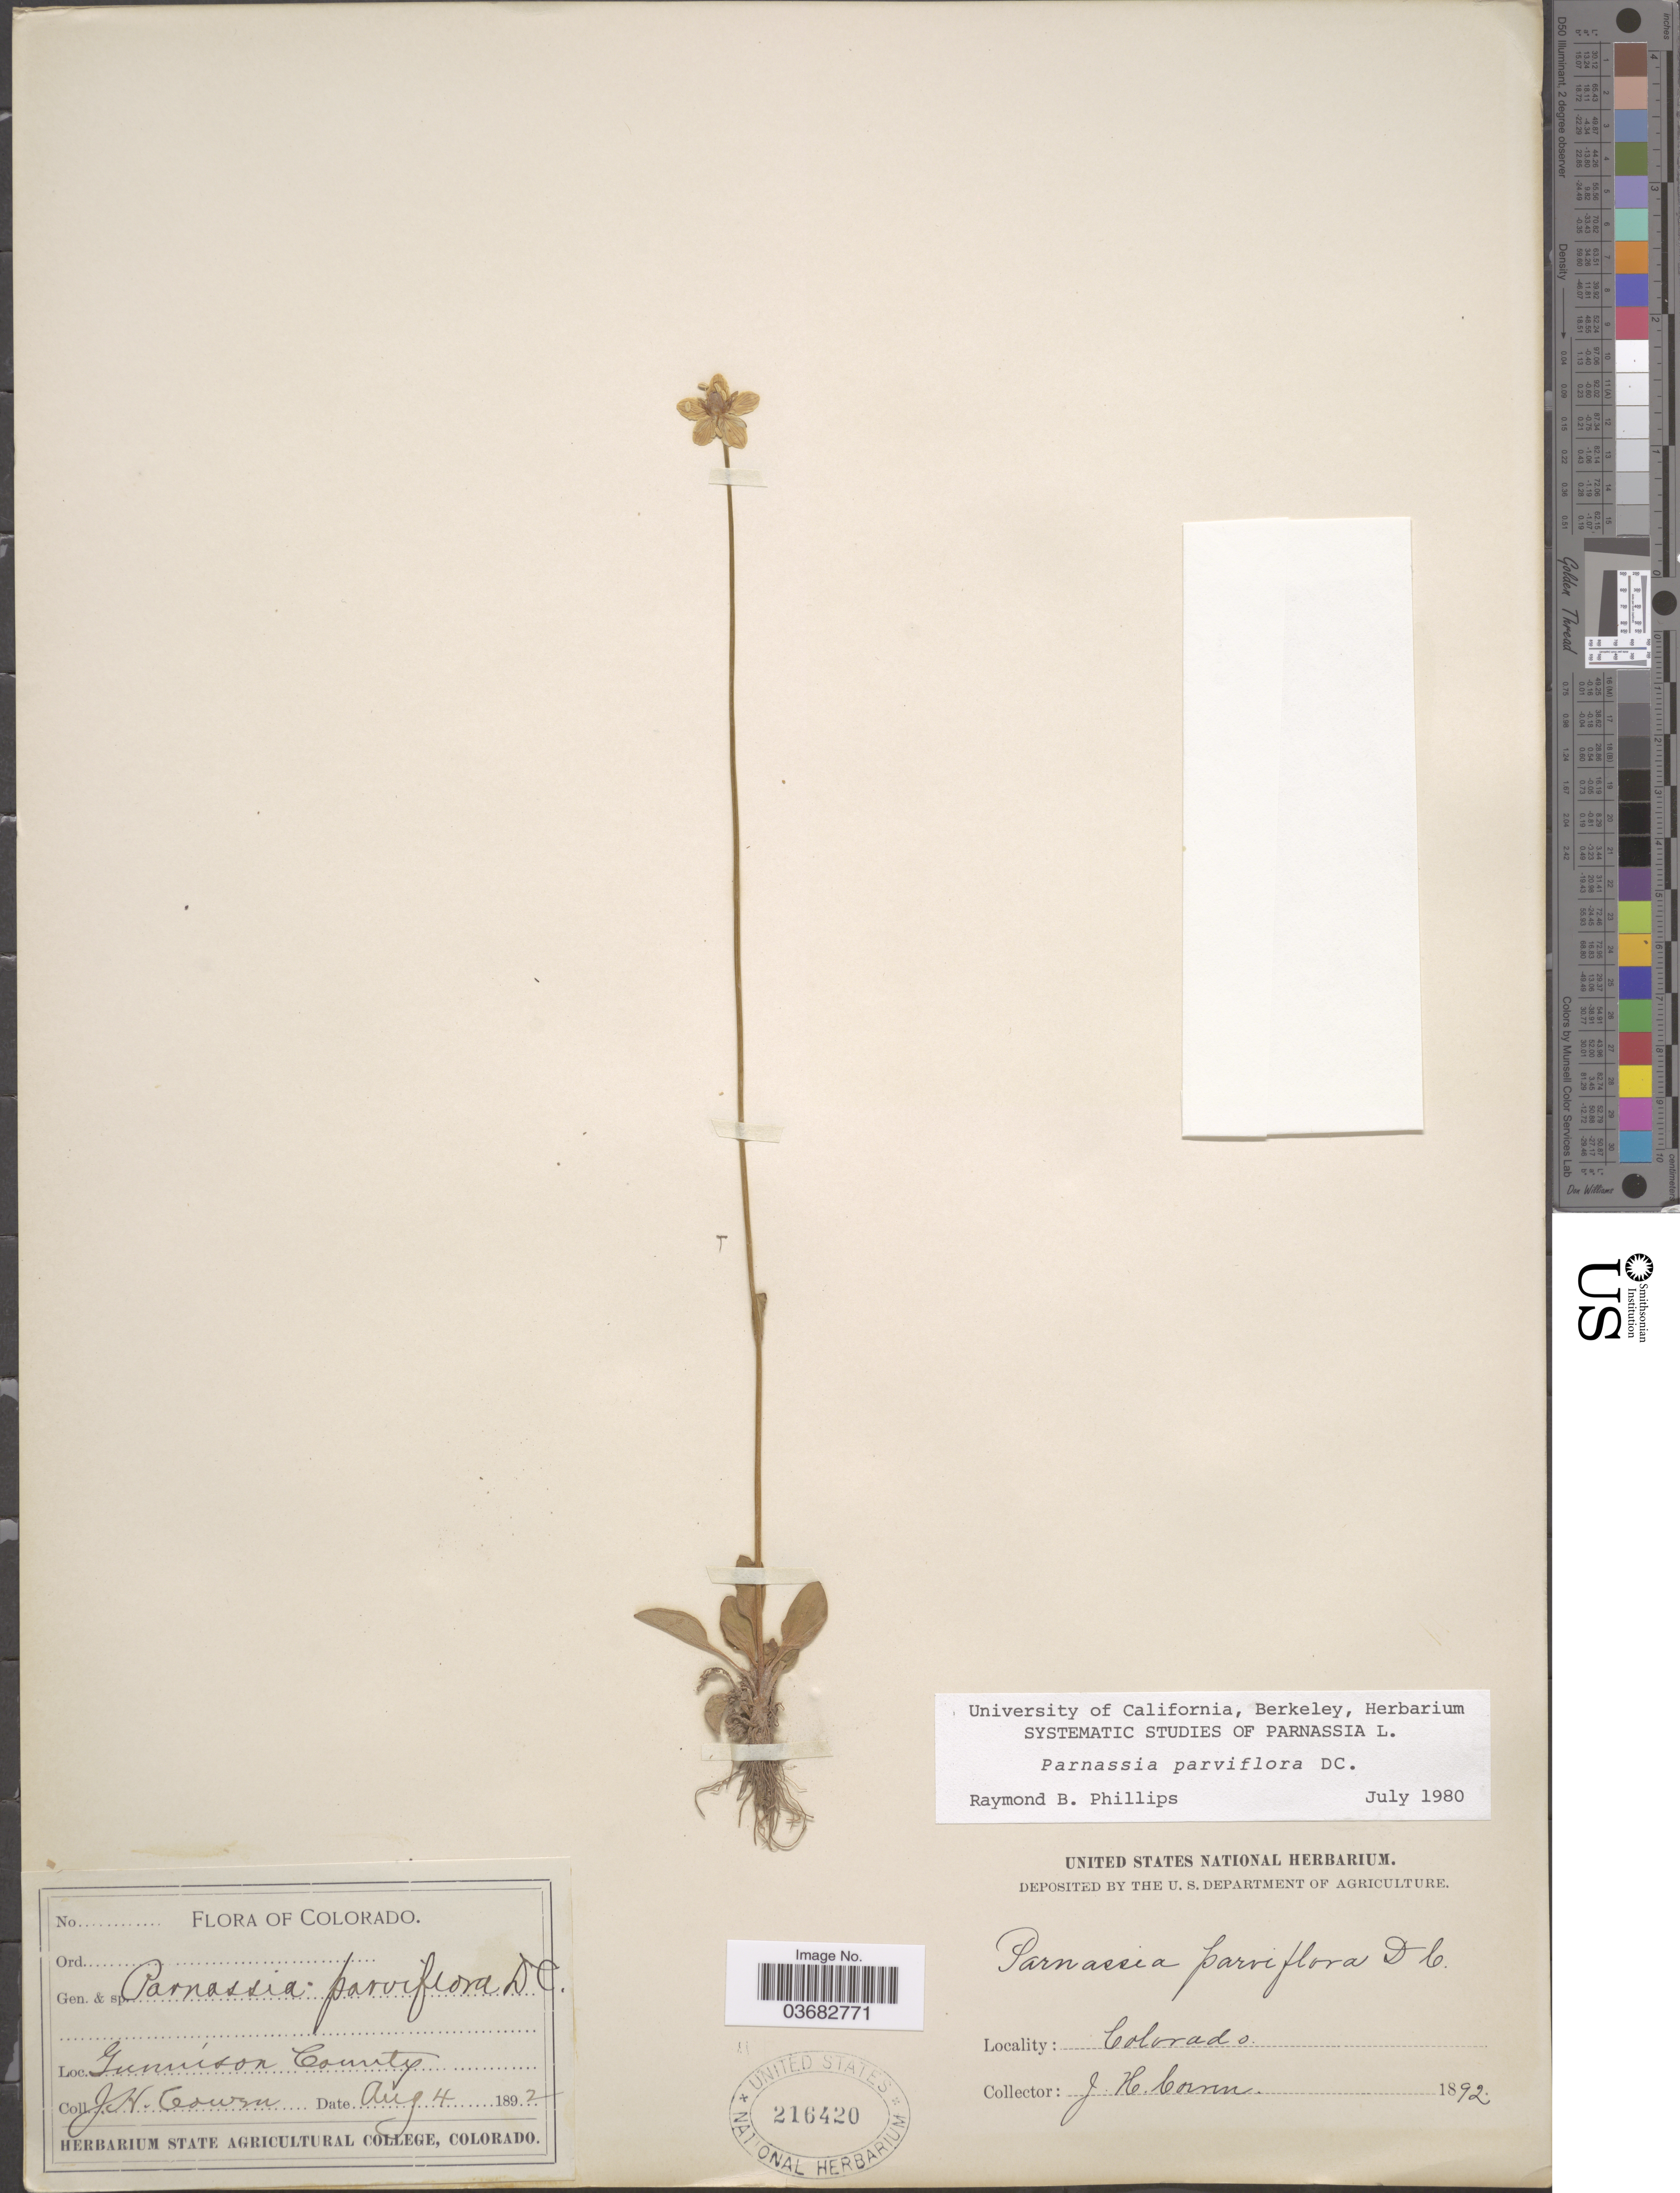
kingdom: Plantae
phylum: Tracheophyta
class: Magnoliopsida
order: Celastrales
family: Parnassiaceae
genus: Parnassia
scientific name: Parnassia parviflora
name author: DC.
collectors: J. H. Cowen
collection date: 1892-08-04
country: United States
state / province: Colorado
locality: Gunnison County.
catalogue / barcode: US 216420